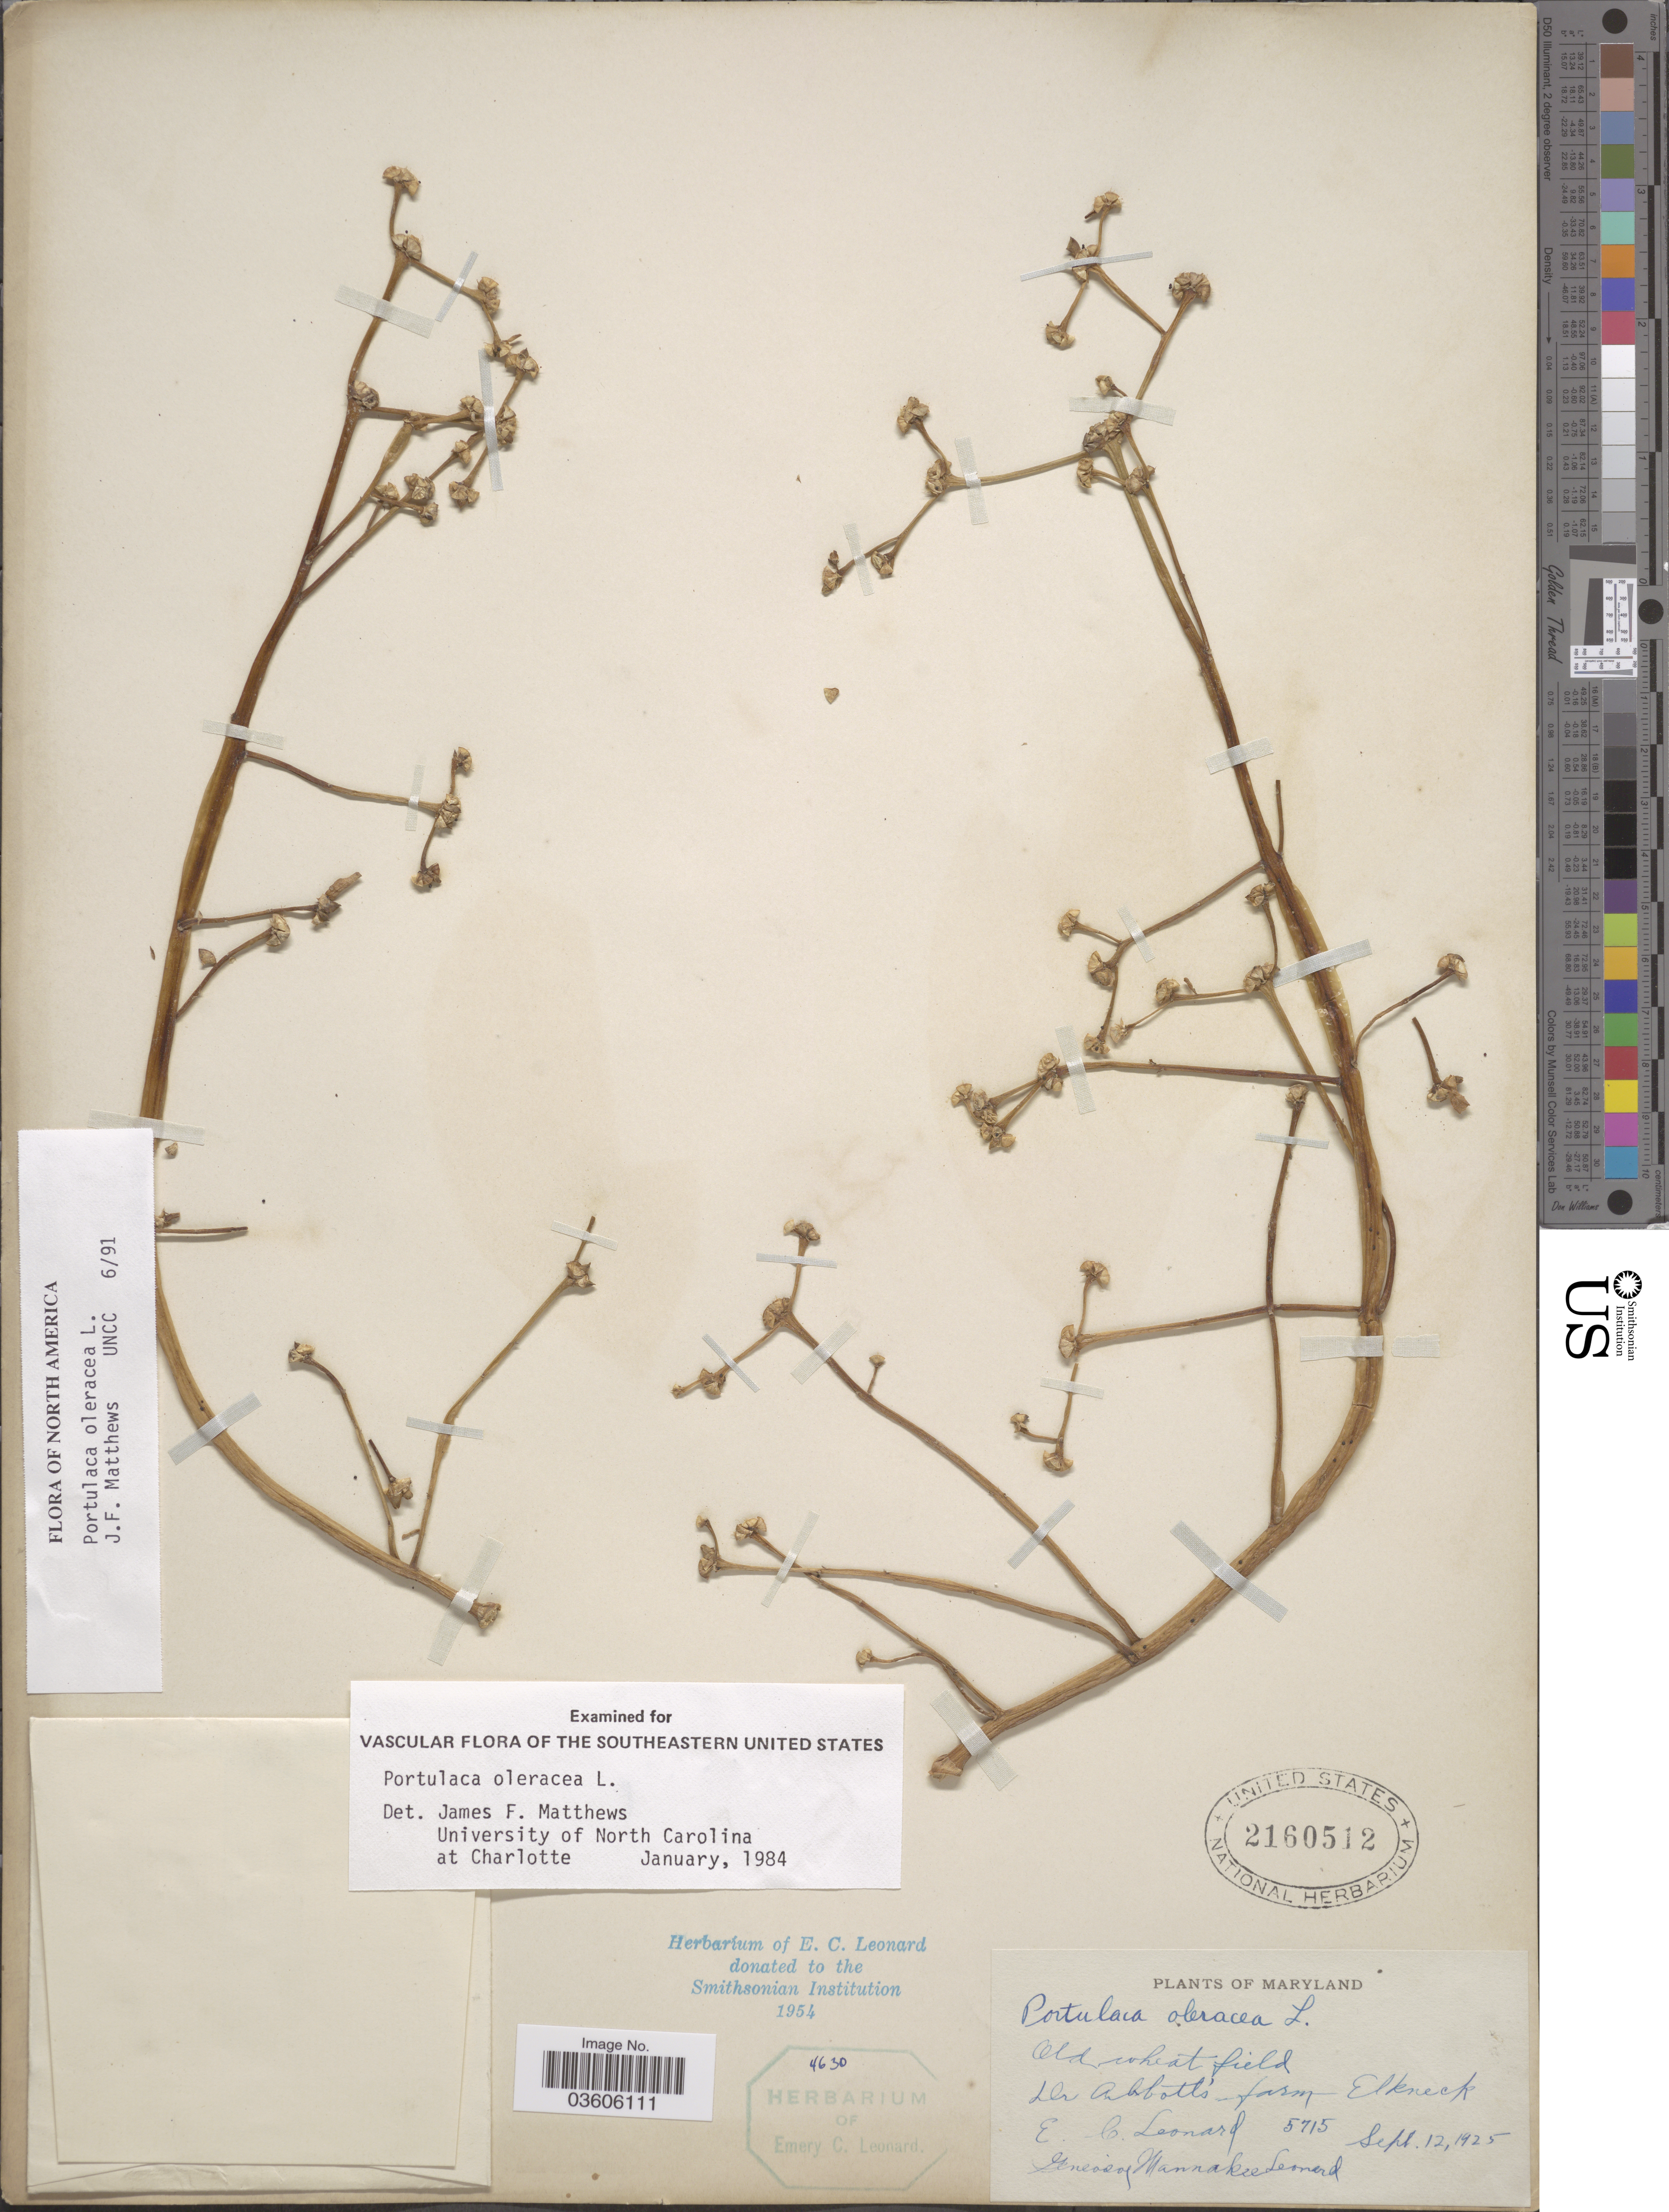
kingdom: Plantae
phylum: Tracheophyta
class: Magnoliopsida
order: Caryophyllales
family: Portulacaceae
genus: Portulaca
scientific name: Portulaca oleracea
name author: L.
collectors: E. C. Leonard & G. M. Leonard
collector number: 5715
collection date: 1925-09-12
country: United States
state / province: Maryland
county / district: Cecil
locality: Old wheat field. Dr Abbott's farm Elkneck.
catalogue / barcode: US 2160512